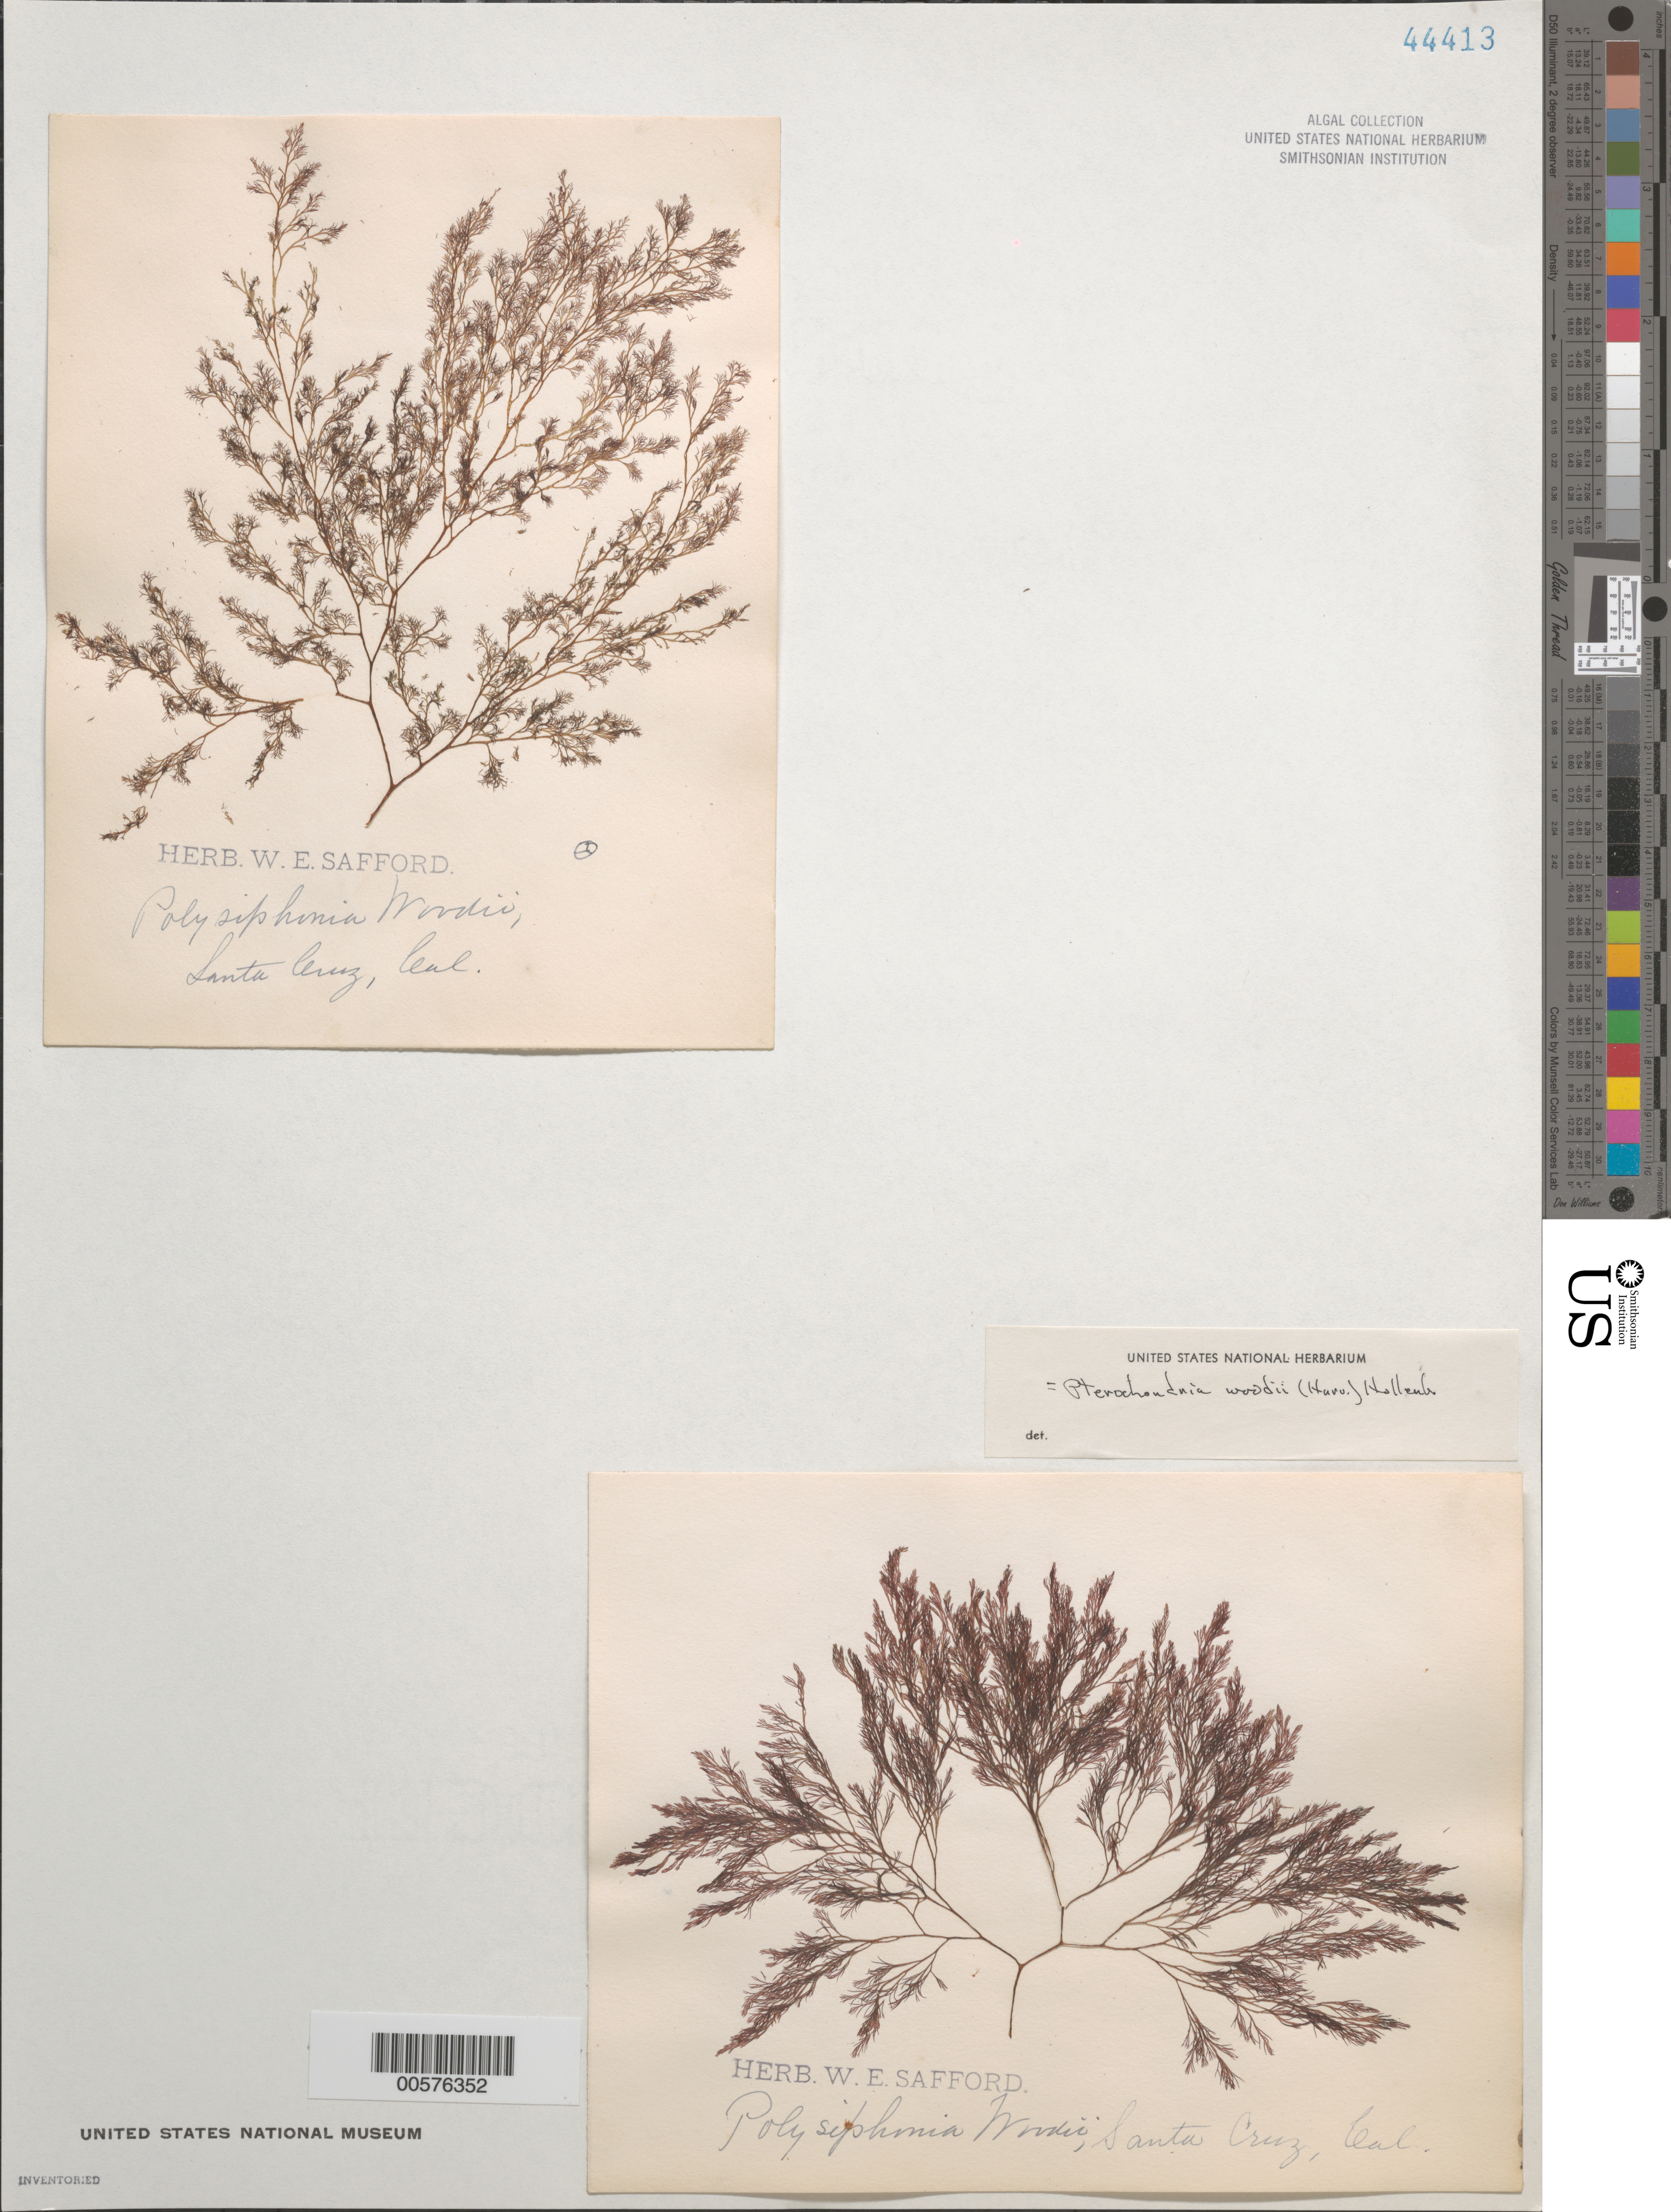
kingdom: Plantae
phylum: Rhodophyta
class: Florideophyceae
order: Ceramiales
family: Rhodomelaceae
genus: Pterochondria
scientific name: Pterochondria woodii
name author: (Harv.) Hollenb.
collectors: W. E. Safford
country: United States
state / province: California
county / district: Santa Cruz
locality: Santa Cruz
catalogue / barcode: US 44413